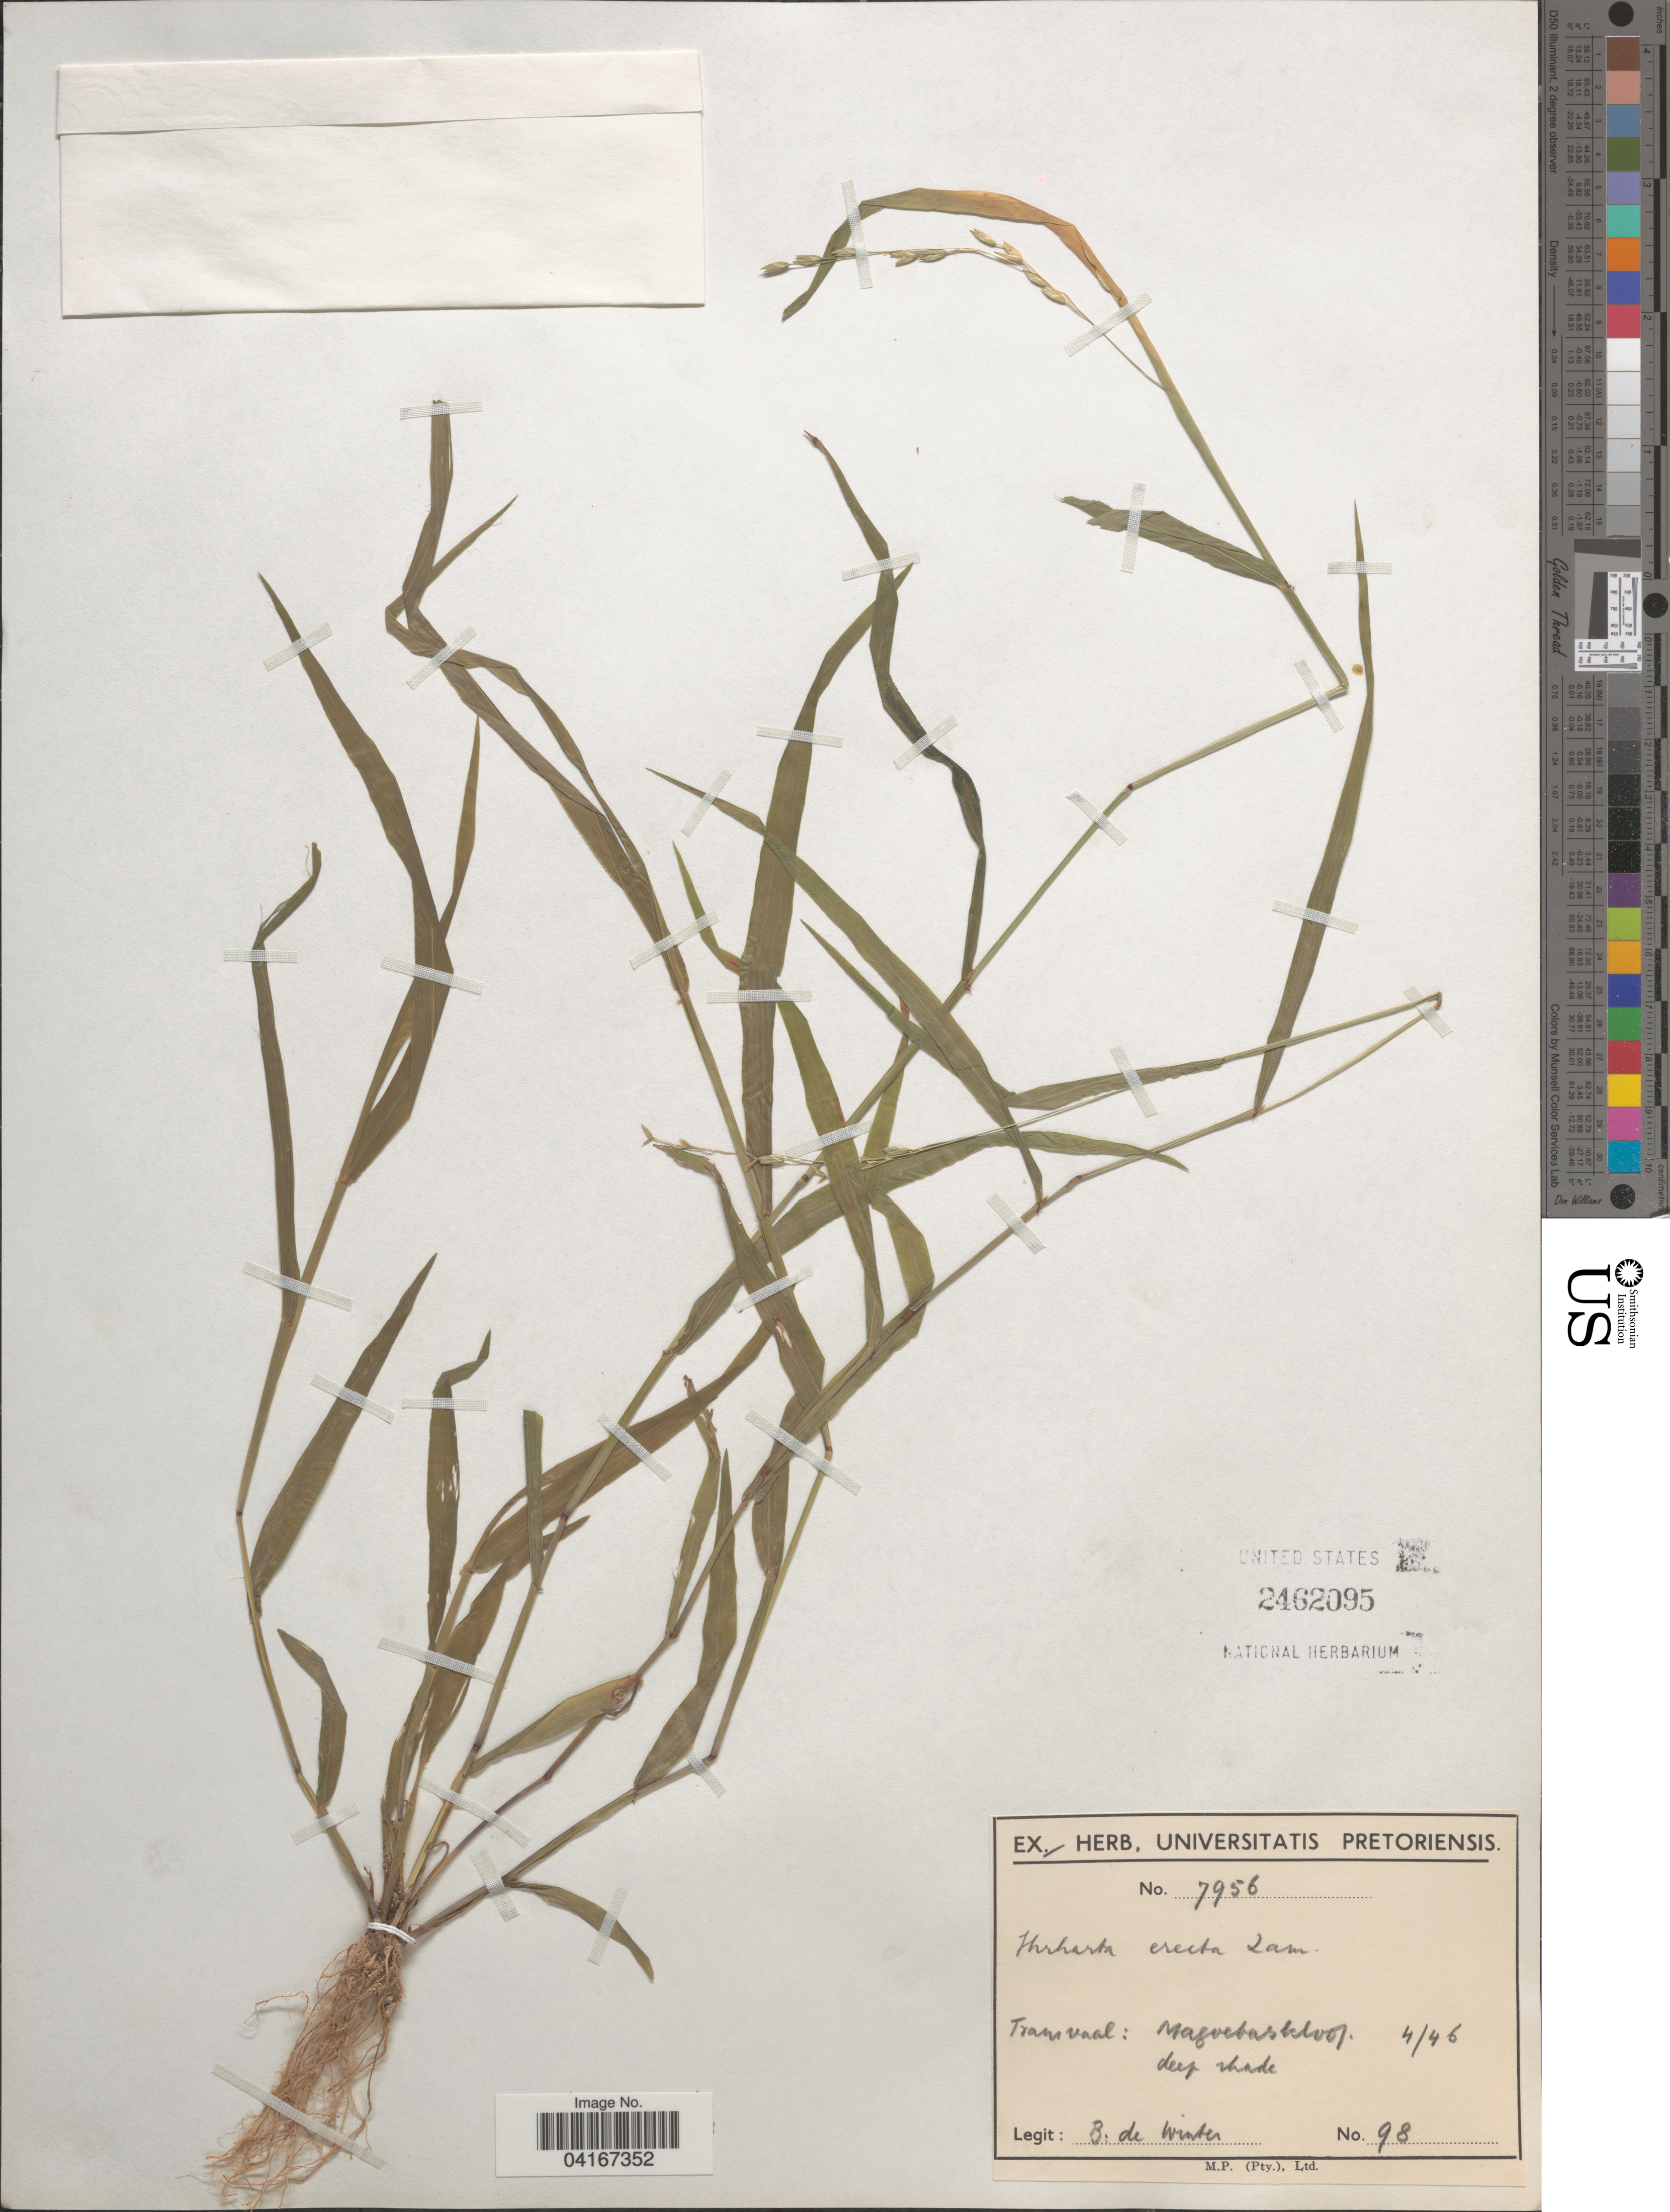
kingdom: Plantae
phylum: Tracheophyta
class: Liliopsida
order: Poales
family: Poaceae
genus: Ehrharta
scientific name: Ehrharta erecta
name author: Lam.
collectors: B. de Winter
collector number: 98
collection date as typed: Transcribed d/m/y: /4/46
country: South Africa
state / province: Limpopo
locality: Transvaal: Magoebaskloof.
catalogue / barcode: US 2462095